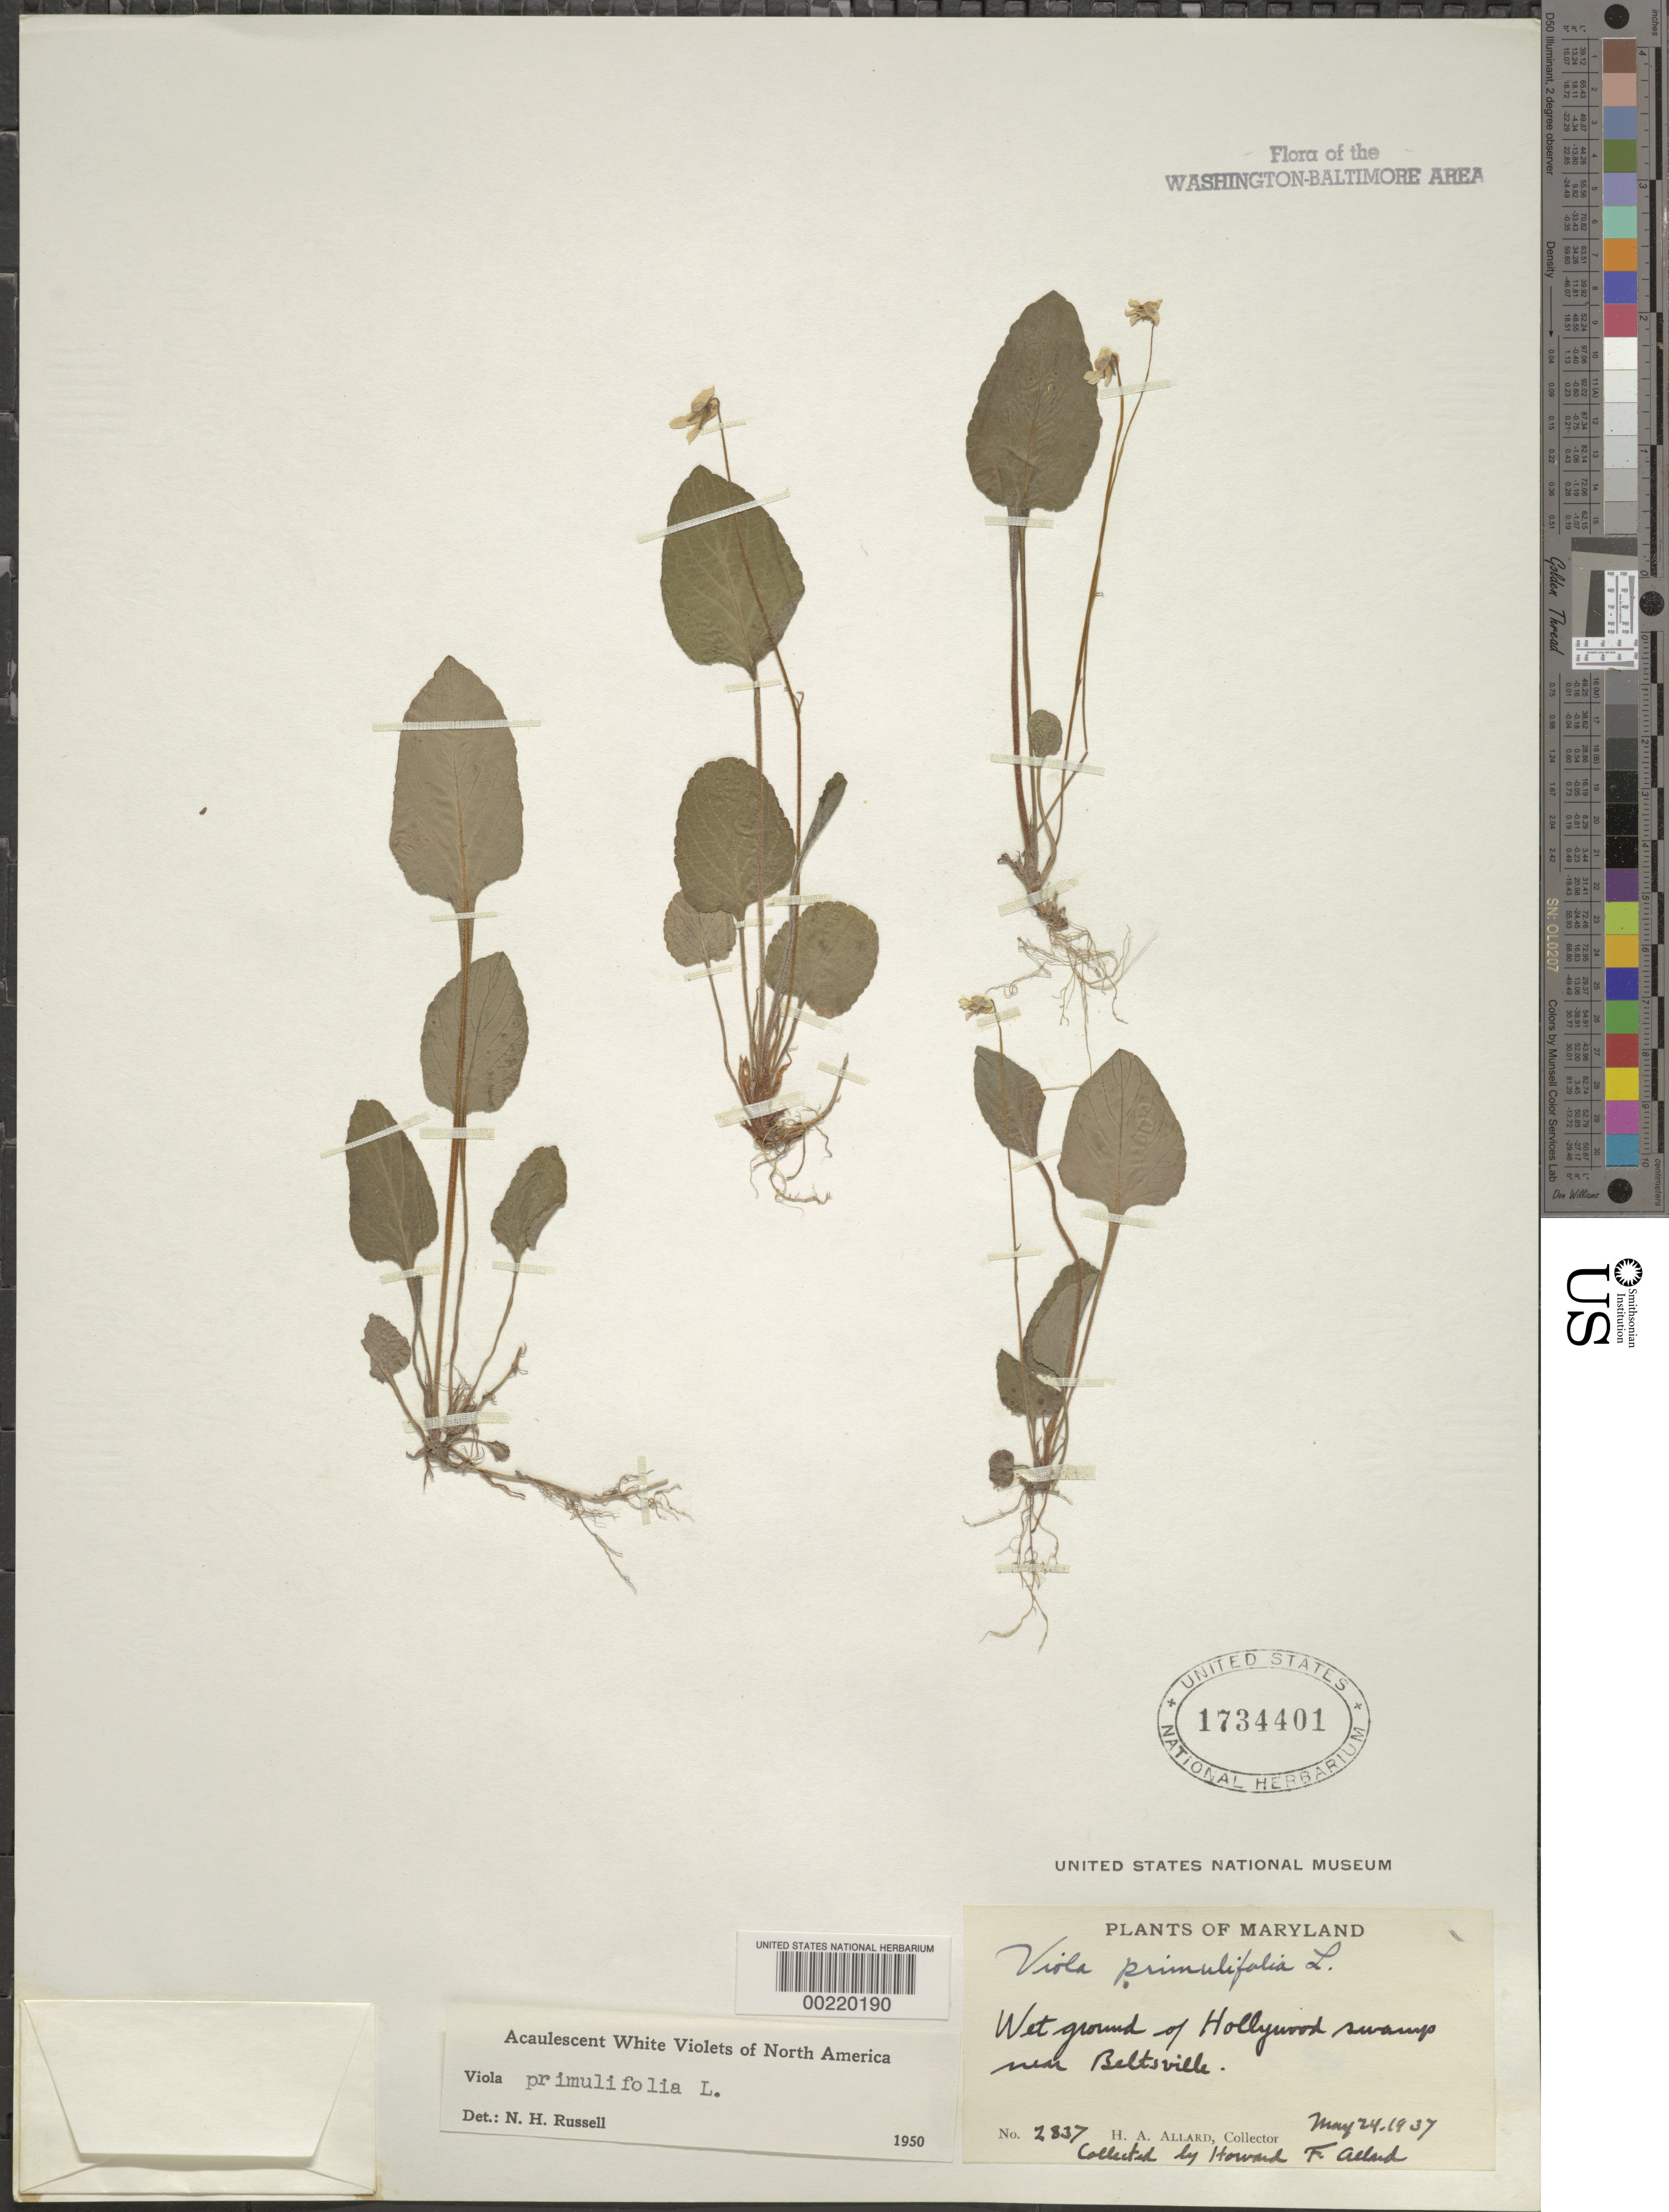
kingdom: Plantae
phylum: Tracheophyta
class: Magnoliopsida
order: Malpighiales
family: Violaceae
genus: Viola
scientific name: Viola primulifolia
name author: L.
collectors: H. A. Allard & H. F. Allard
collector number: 2837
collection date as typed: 24 May 1937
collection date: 1937-05-24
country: United States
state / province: Maryland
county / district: Prince George's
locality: Hollywood swamp, Beltsville vicinity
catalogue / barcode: US 1734401